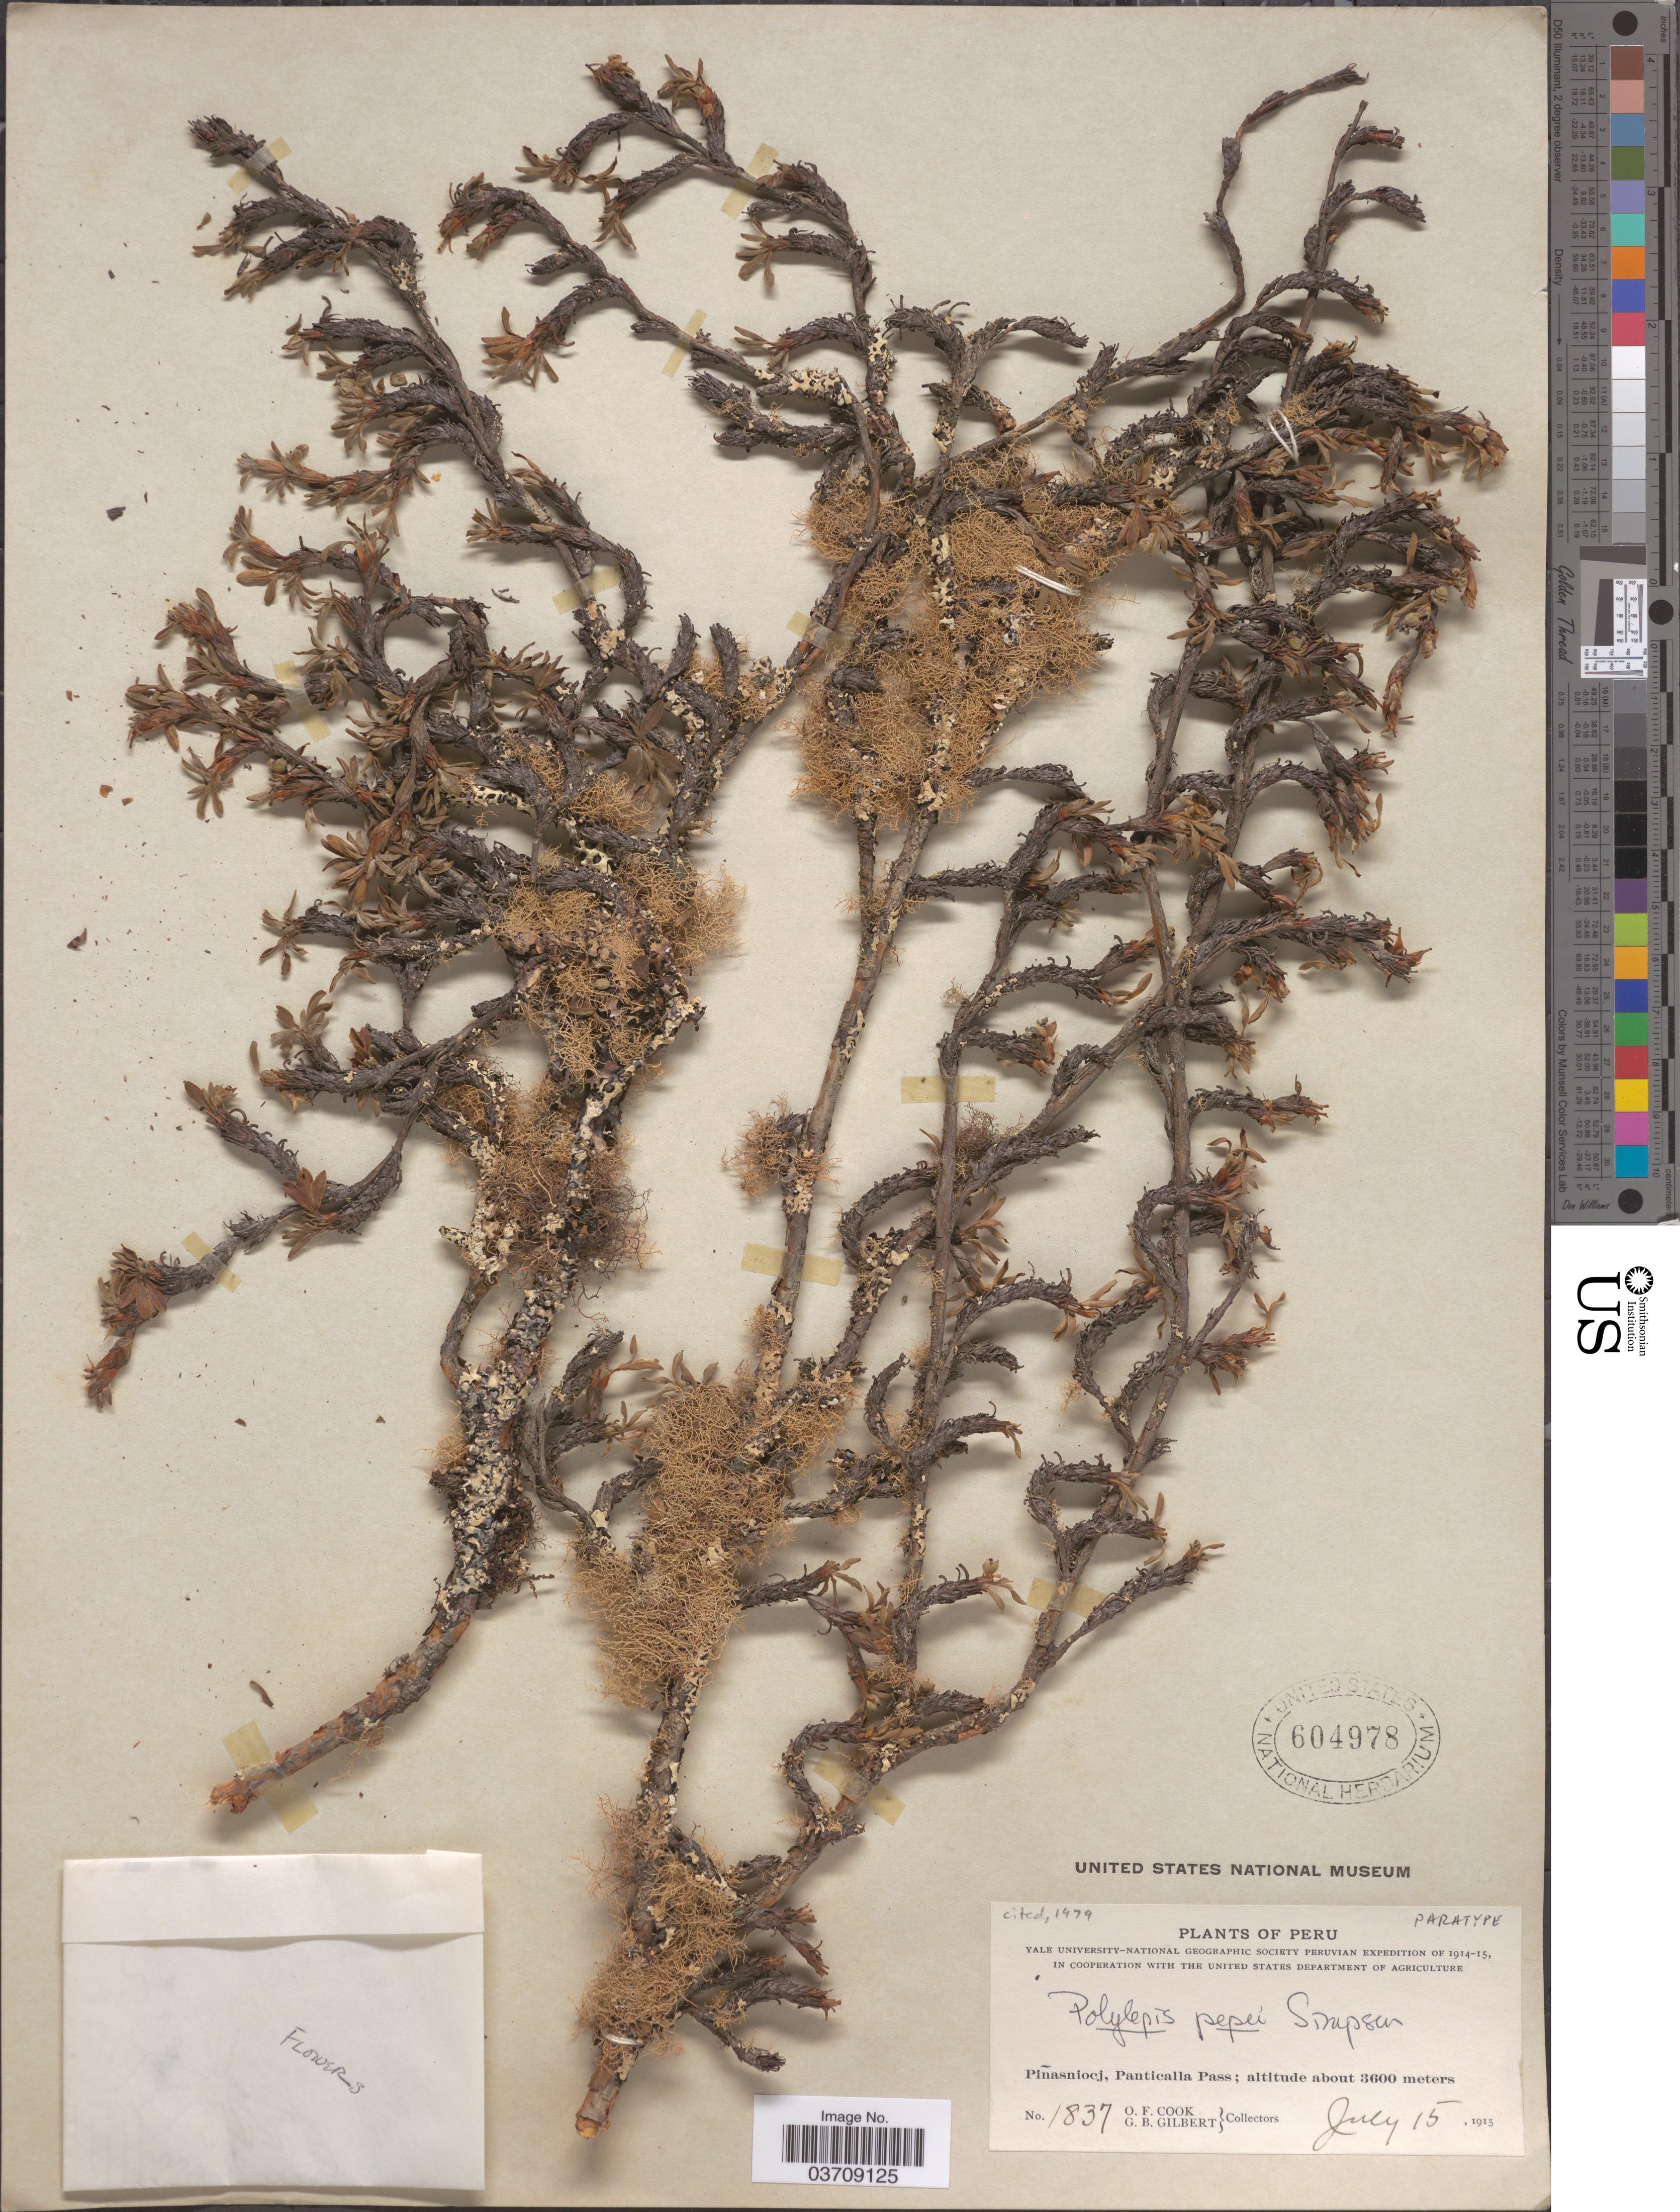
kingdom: Plantae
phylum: Tracheophyta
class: Magnoliopsida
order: Rosales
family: Rosaceae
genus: Polylepis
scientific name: Polylepis pepei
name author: B.B. Simpson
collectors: O. F. Cook & G. B. Gilbert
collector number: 1837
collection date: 1915-07-15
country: Peru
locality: Piñasniocj, Panticalla Pass.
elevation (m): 3600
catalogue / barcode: US 604978